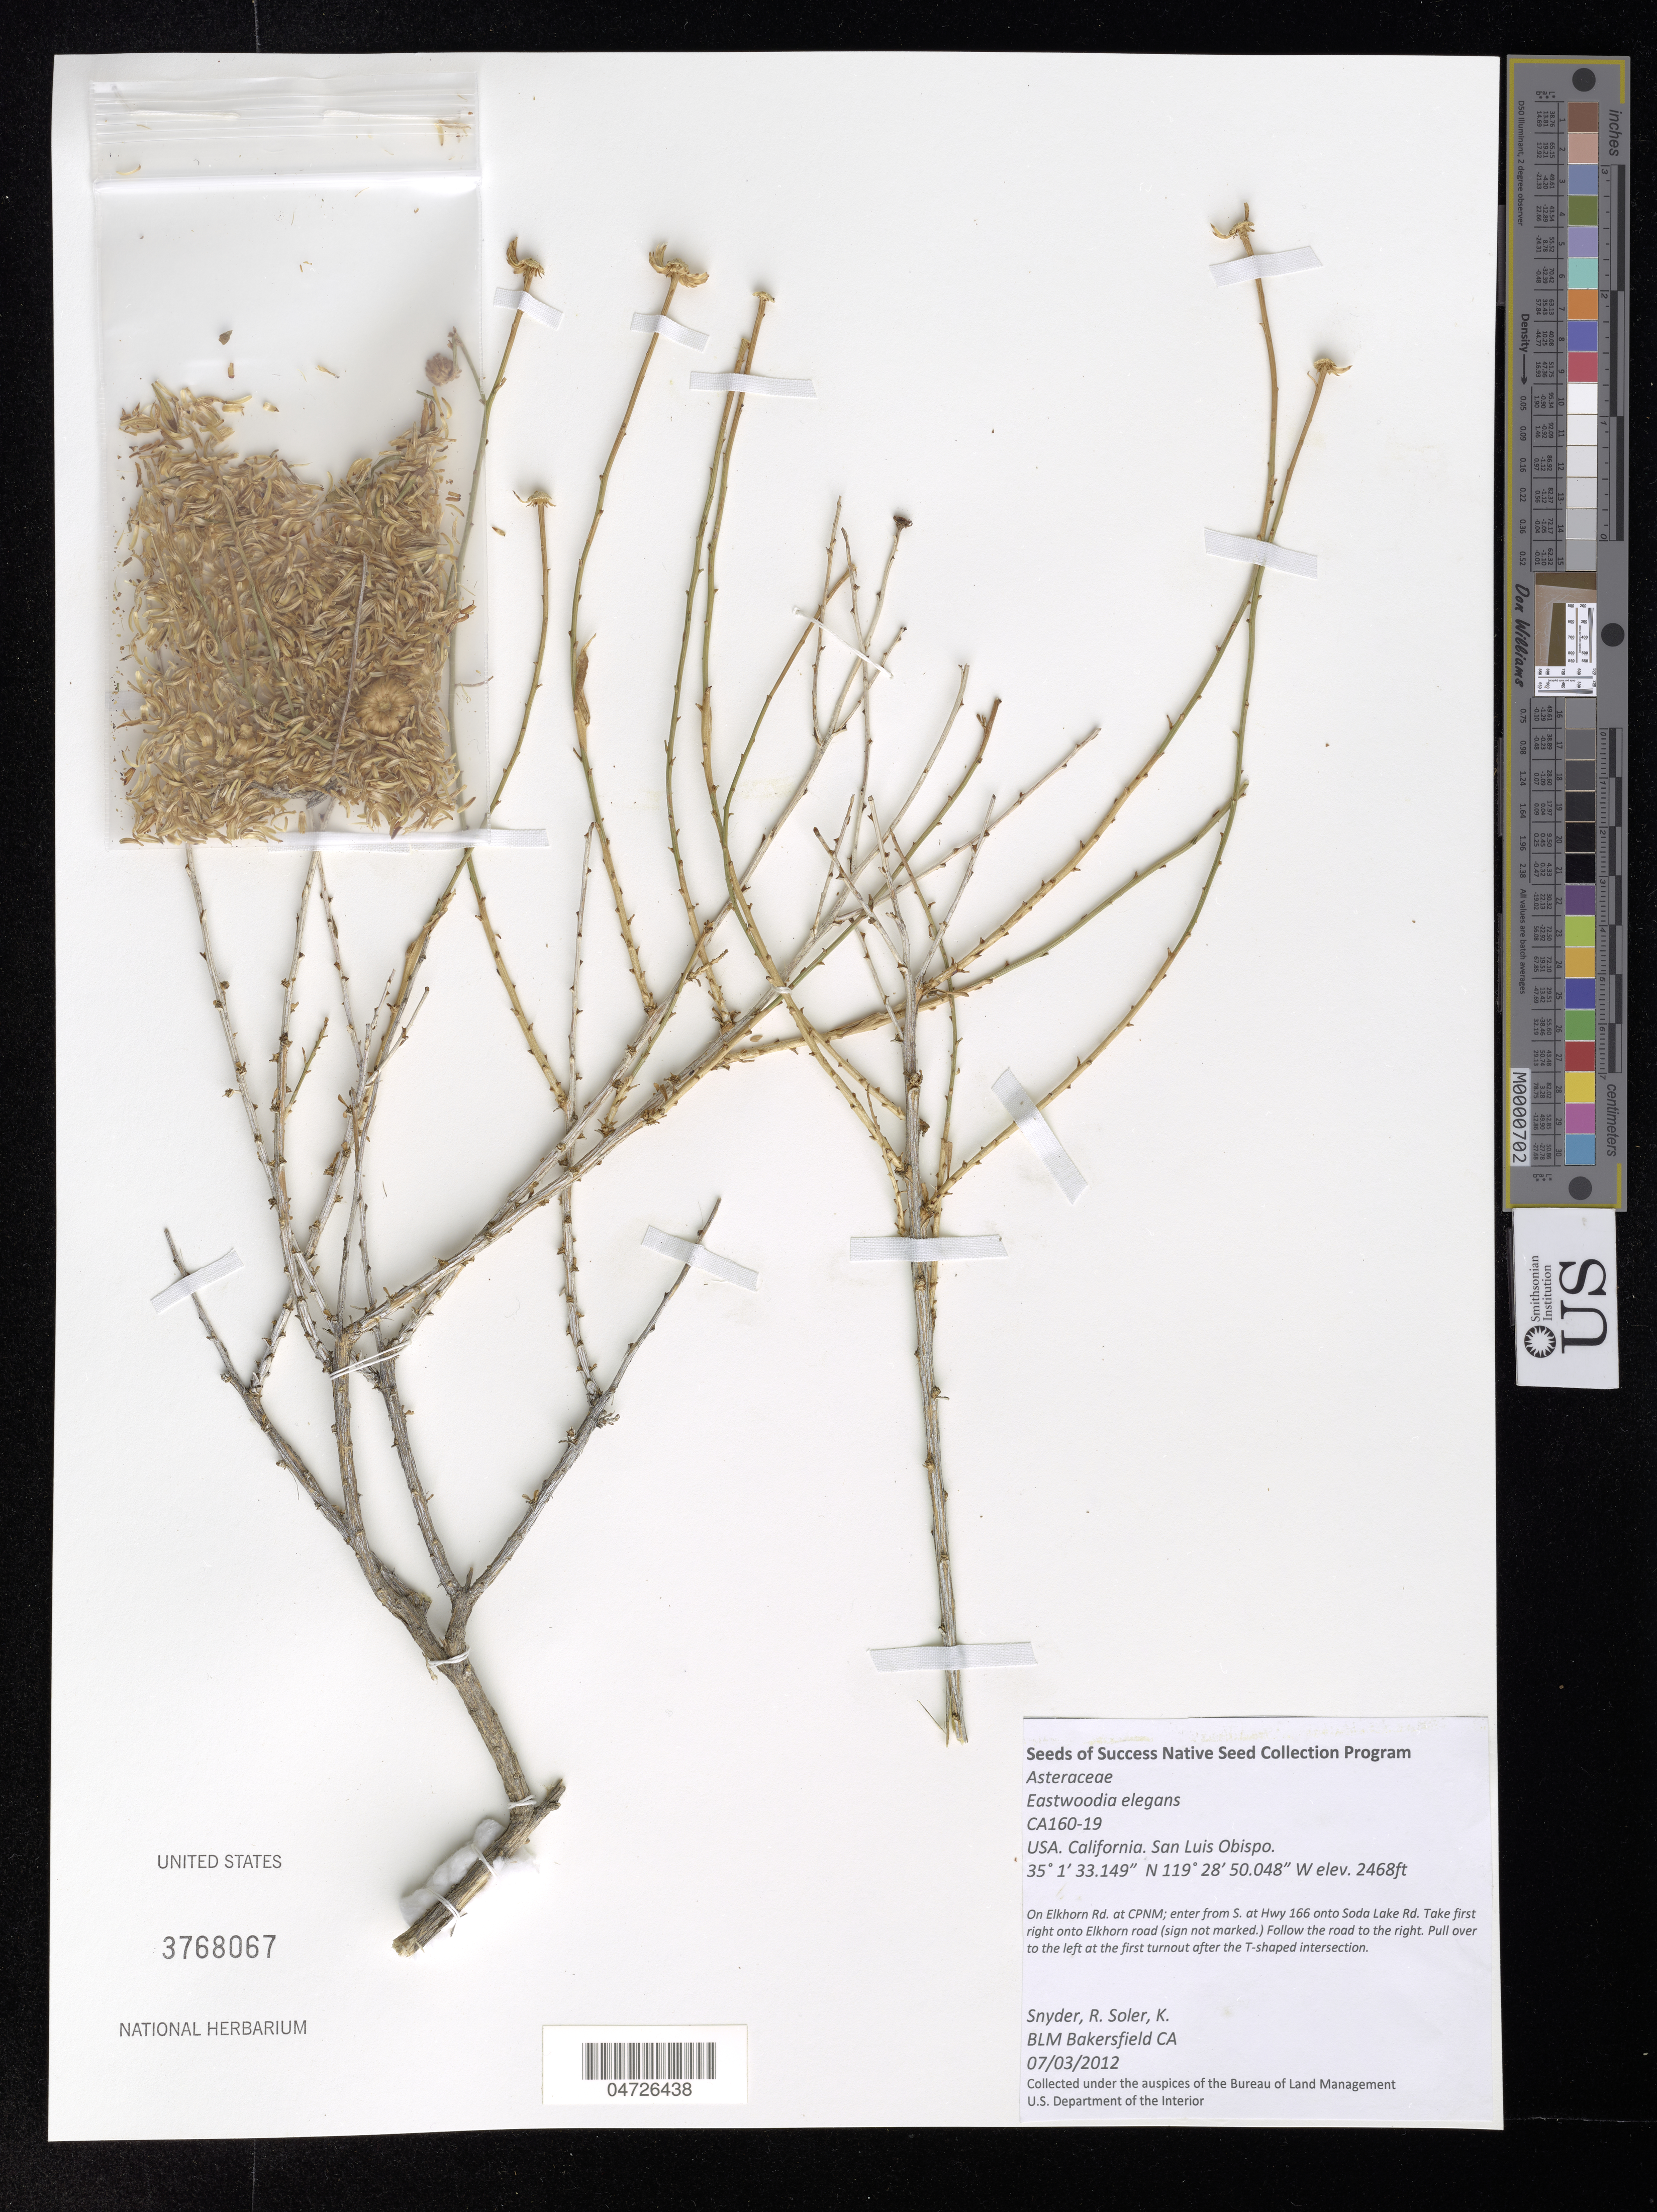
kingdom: Plantae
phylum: Tracheophyta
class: Magnoliopsida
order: Asterales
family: Asteraceae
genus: Eastwoodia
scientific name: Eastwoodia elegans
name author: Brandegee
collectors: R. Snyder & K. Soler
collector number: CA160-19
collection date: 2012-07-03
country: United States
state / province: California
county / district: San Luis Obispo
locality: San Luis Obispo. On Elkhorn Rd. at CPNM; enter from S. at Hwy 166 onto Soda Lake Rd.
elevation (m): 752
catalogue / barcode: US 3768067